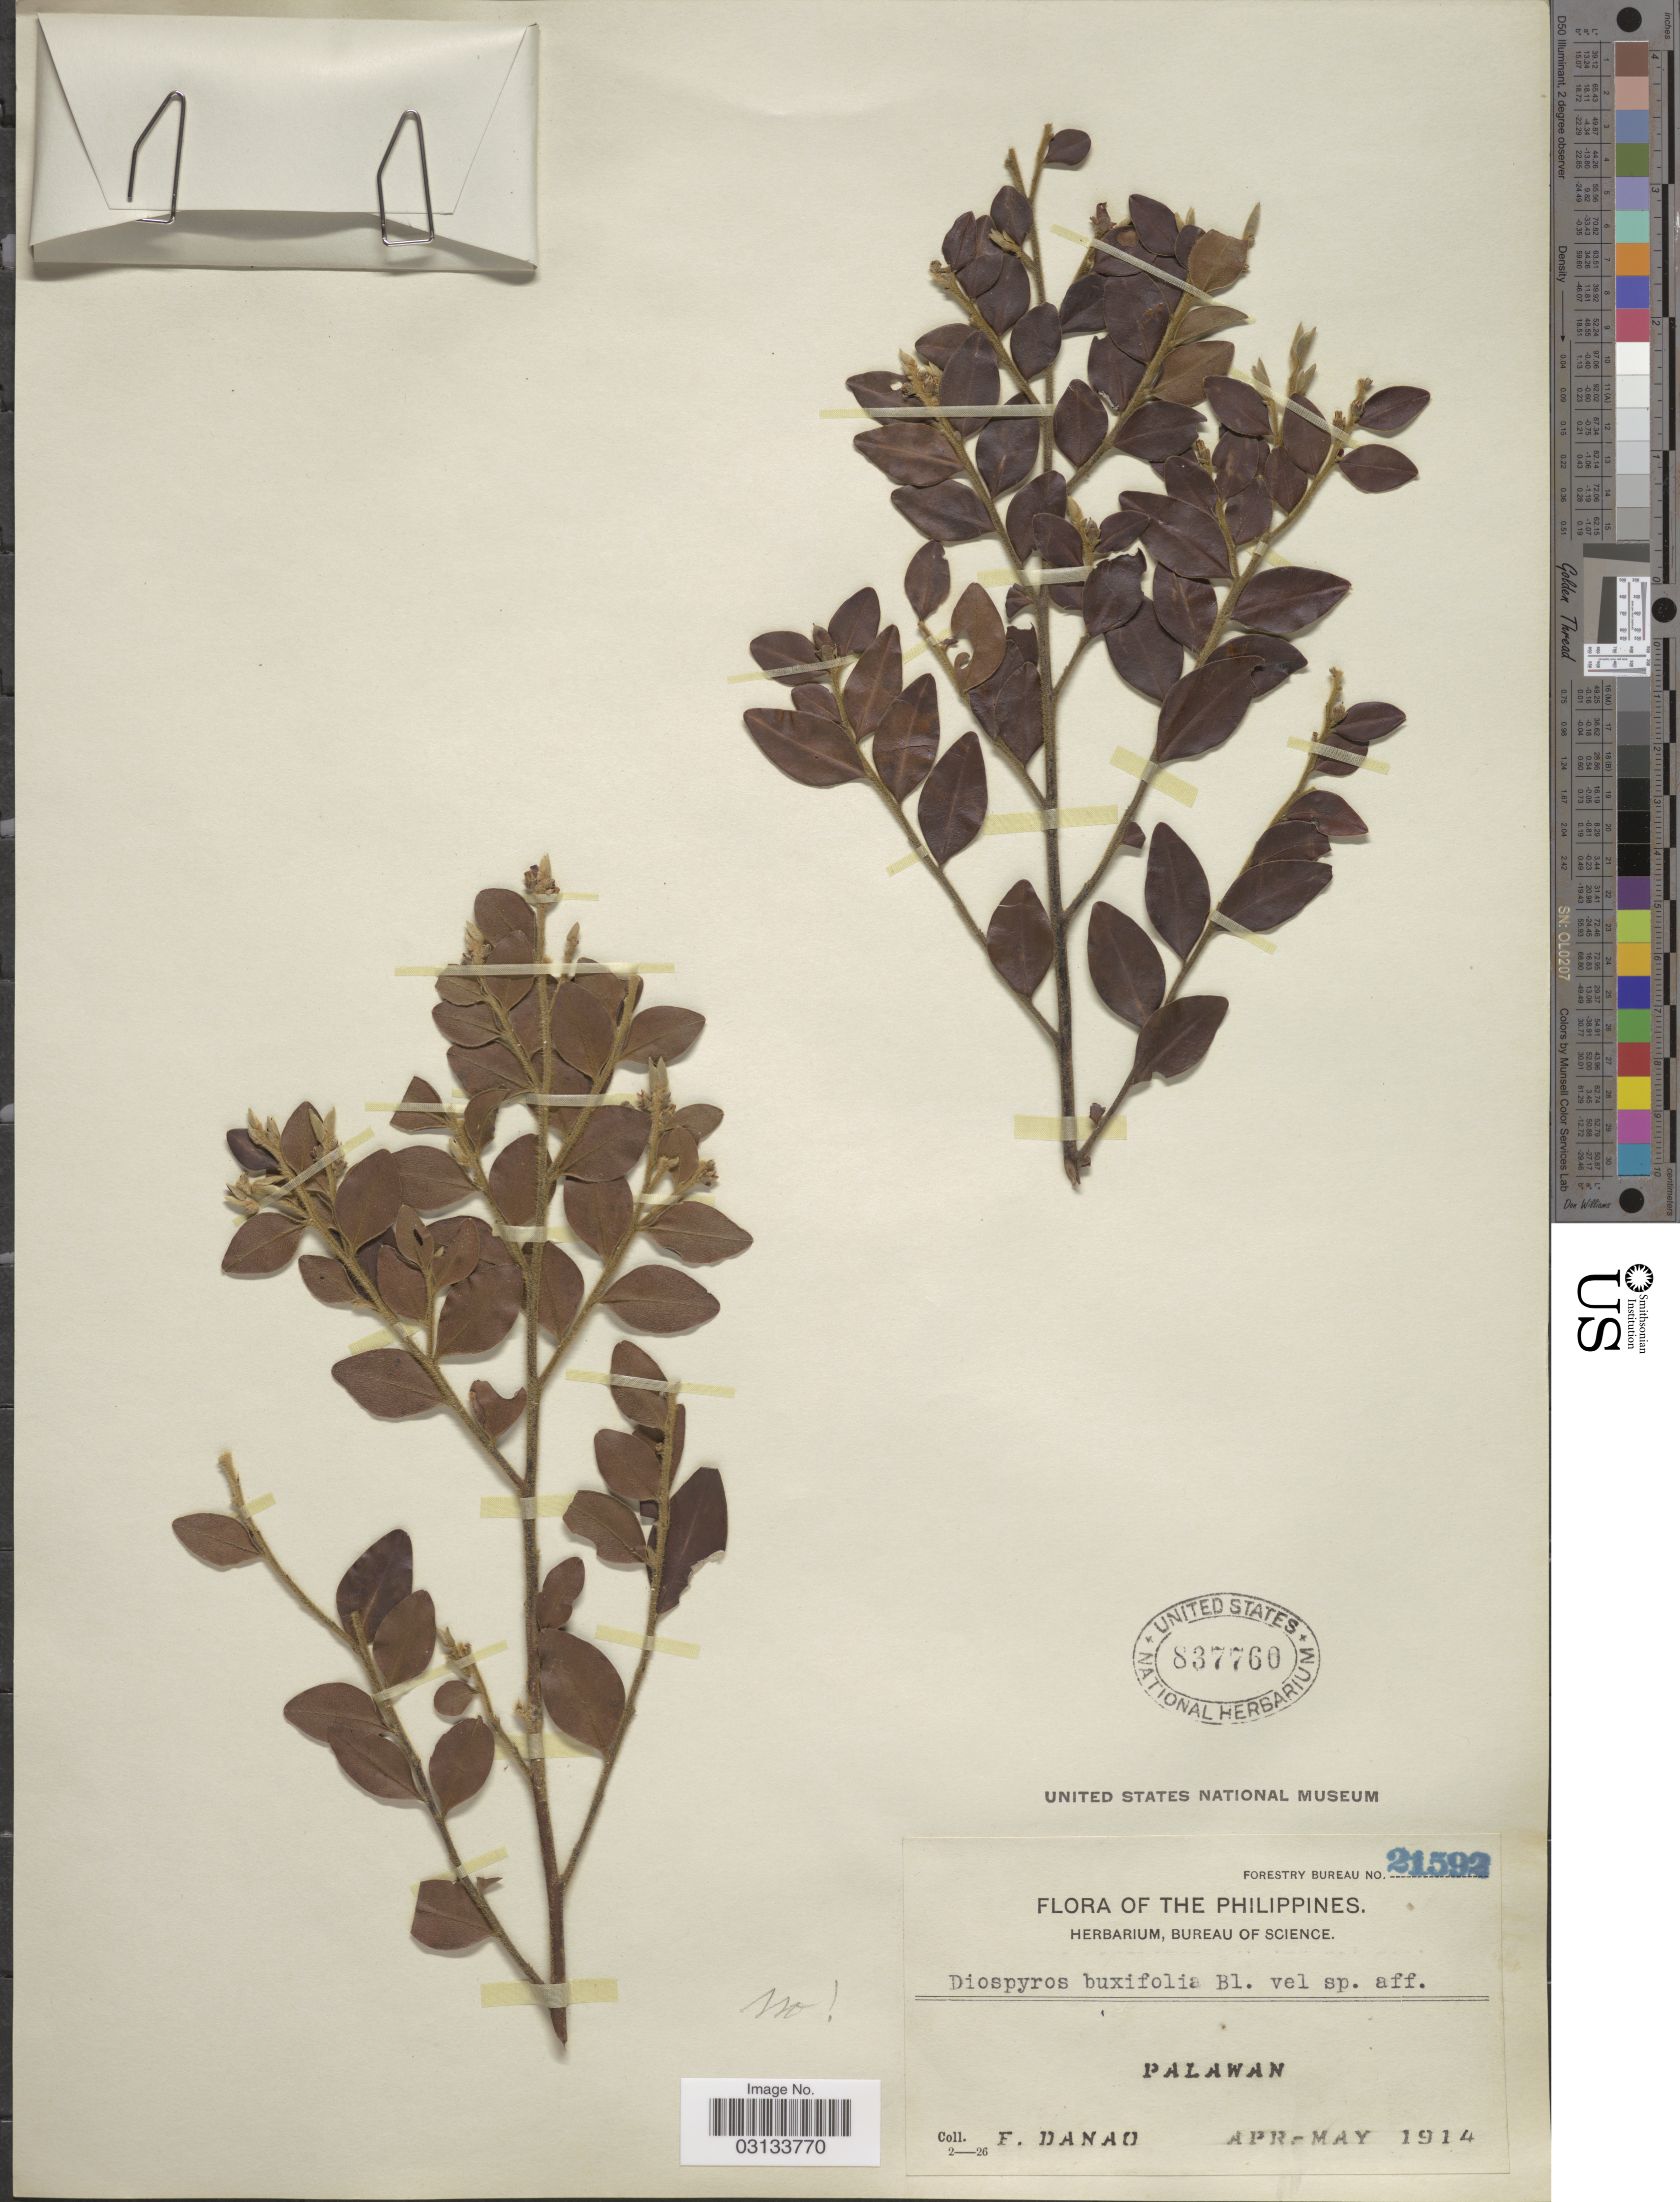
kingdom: Plantae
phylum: Tracheophyta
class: Magnoliopsida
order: Ericales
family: Ebenaceae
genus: Diospyros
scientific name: Diospyros sp.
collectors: F. Danao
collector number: Forestry Bureau 21592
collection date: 1914-04/1914-05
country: Philippines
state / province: Mimaropa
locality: Palawan.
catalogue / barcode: US 837760